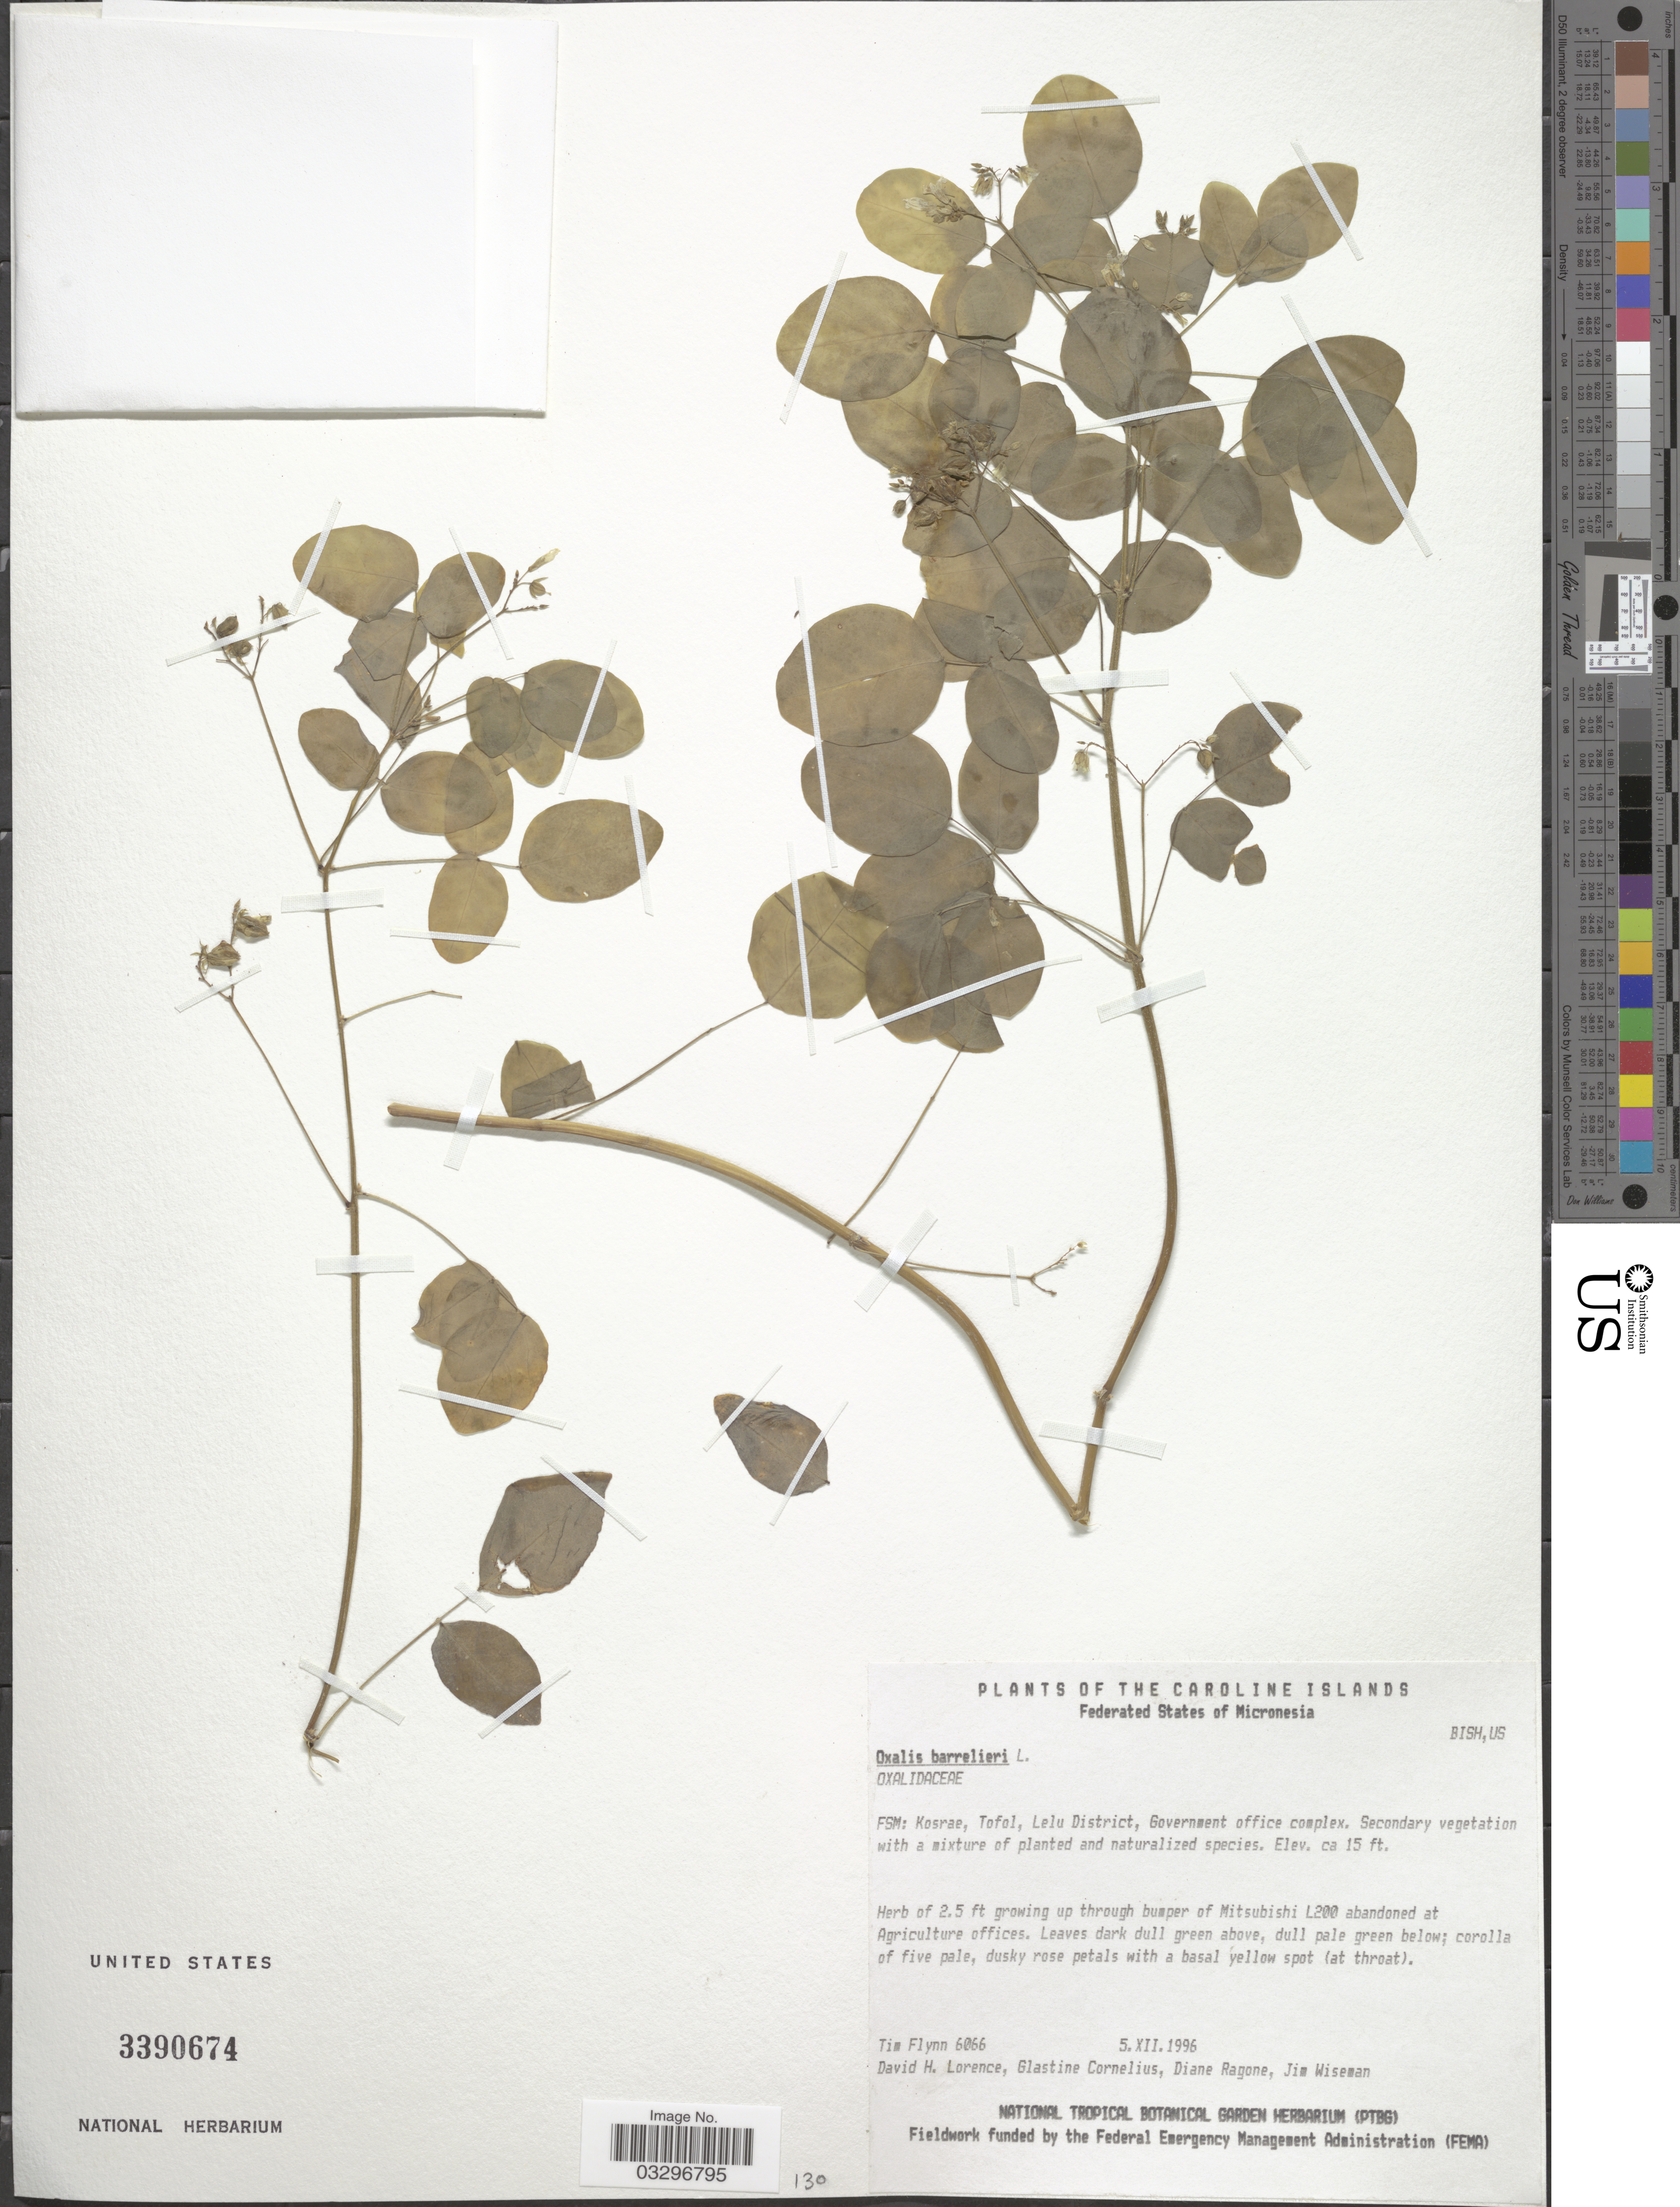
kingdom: Plantae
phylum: Tracheophyta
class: Magnoliopsida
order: Oxalidales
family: Oxalidaceae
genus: Oxalis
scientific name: Oxalis barrelieri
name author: L.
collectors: T. Flynn, D. Lorence, G. Cornelius, D. Ragone & J. Wiseman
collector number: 6066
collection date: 1996-12-05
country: Micronesia, Federated States of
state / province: Kosrae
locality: Caroline Islands. FSM: Kosrae, Tofol, Lelu District, Government office complex.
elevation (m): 5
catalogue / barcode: US 3390674